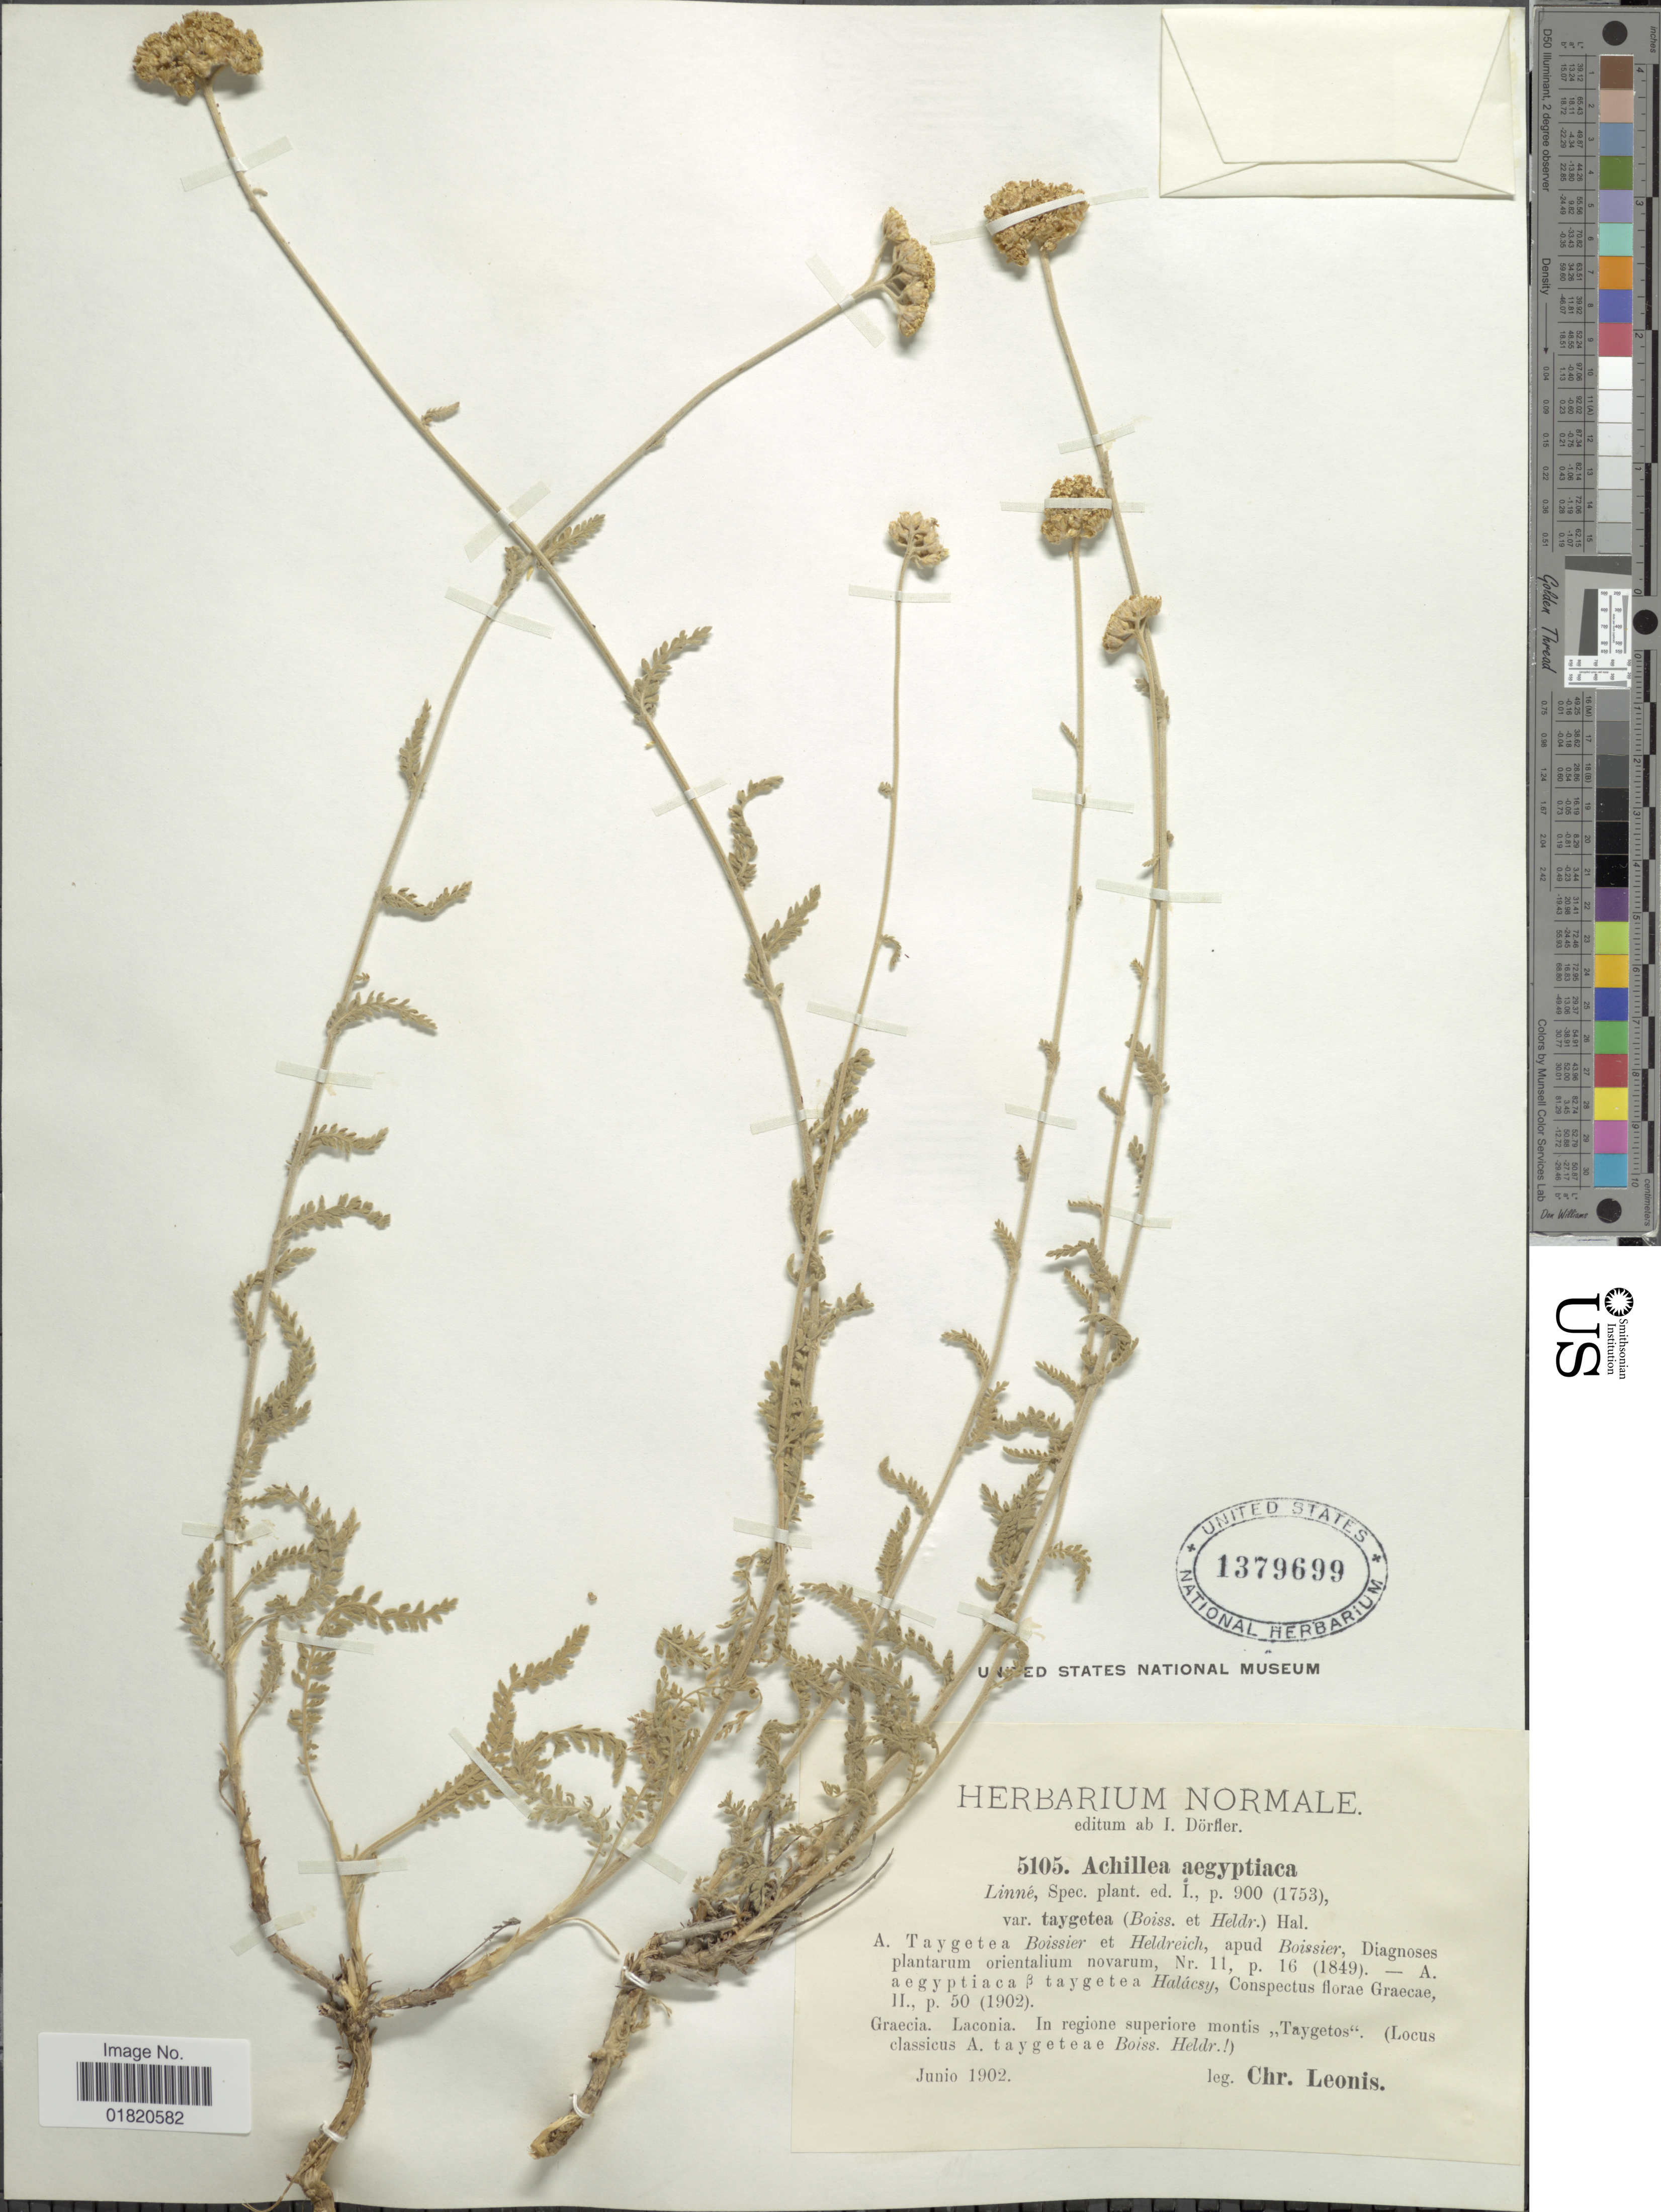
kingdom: Plantae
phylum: Tracheophyta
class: Magnoliopsida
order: Asterales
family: Asteraceae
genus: Achillea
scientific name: Achillea aegyptiaca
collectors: C. Leonis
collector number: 5105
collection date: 1902-06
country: Greece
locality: Graecia. Laconia. In regione superiore montis "Taygetos".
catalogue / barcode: US 1379699